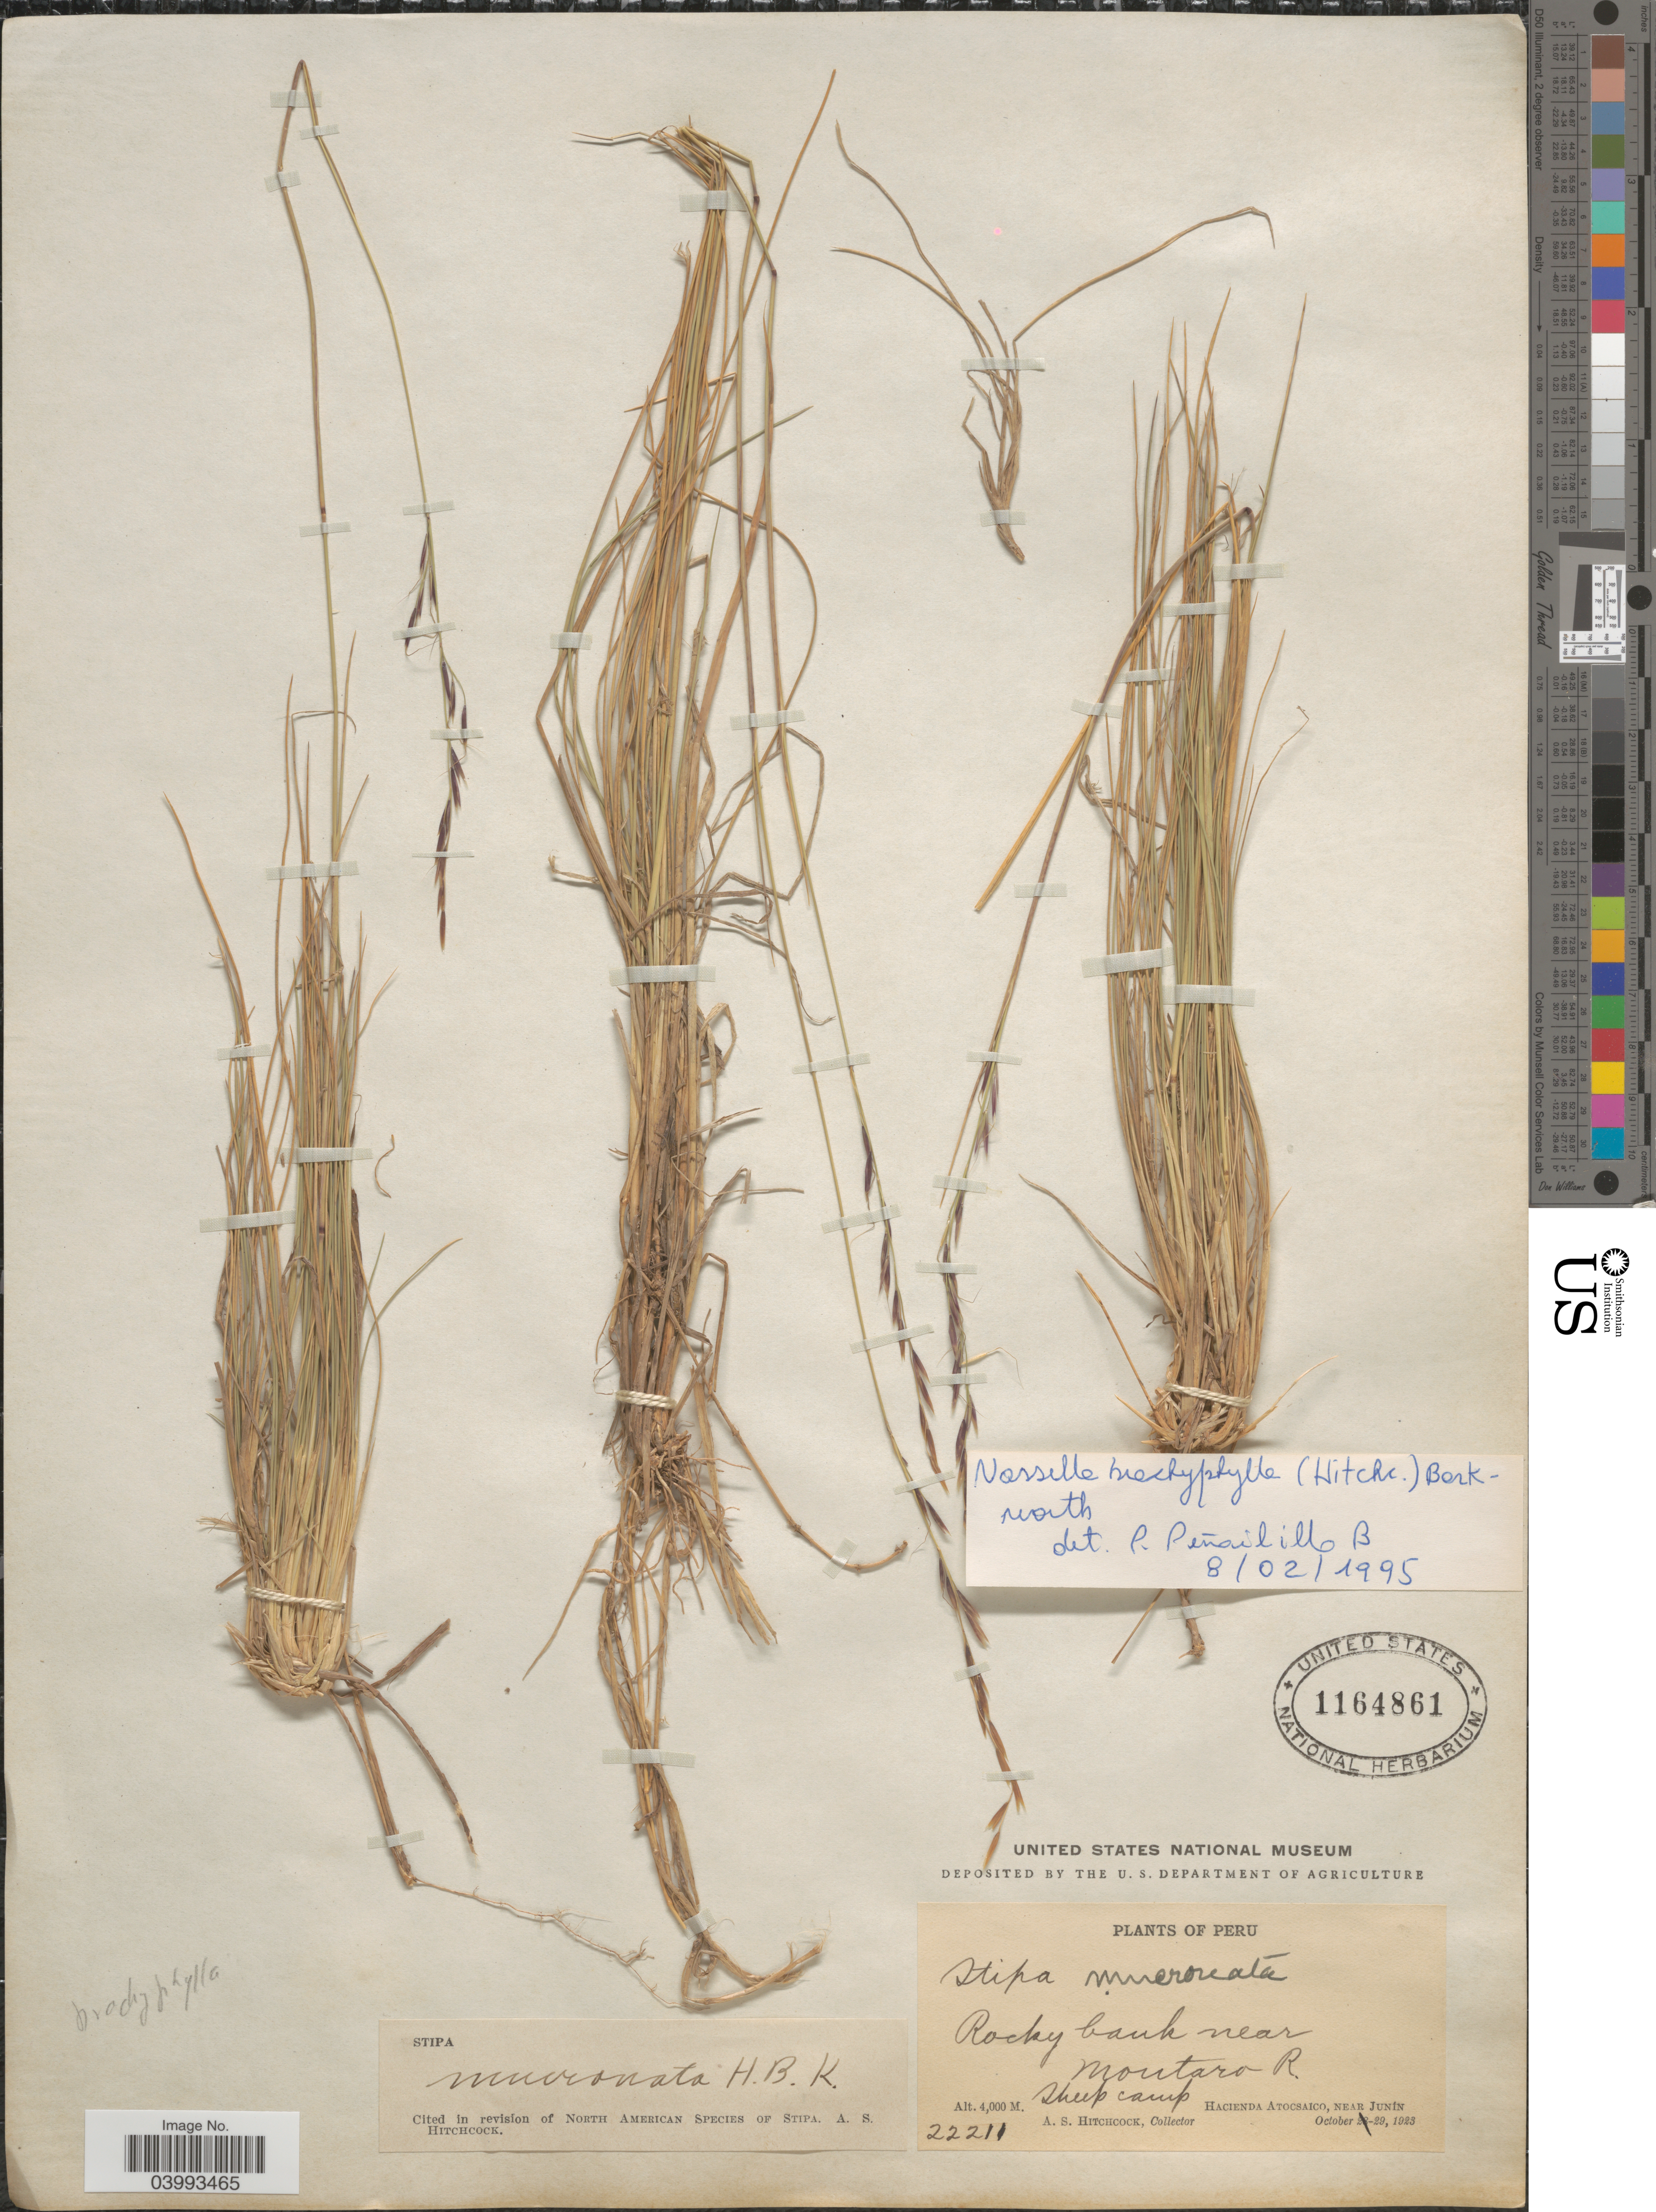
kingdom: Plantae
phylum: Tracheophyta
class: Liliopsida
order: Poales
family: Poaceae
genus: Nassella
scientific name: Nassella brachyphylla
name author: (Hitchc.) Barkworth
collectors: A. S. Hitchcock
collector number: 22211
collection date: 1923-10-29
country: Peru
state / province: Junín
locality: Bank near Montaro R. Sheep Camp. Hacienda Atocsaico, near Junín.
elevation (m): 4000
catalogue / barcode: US 1164861